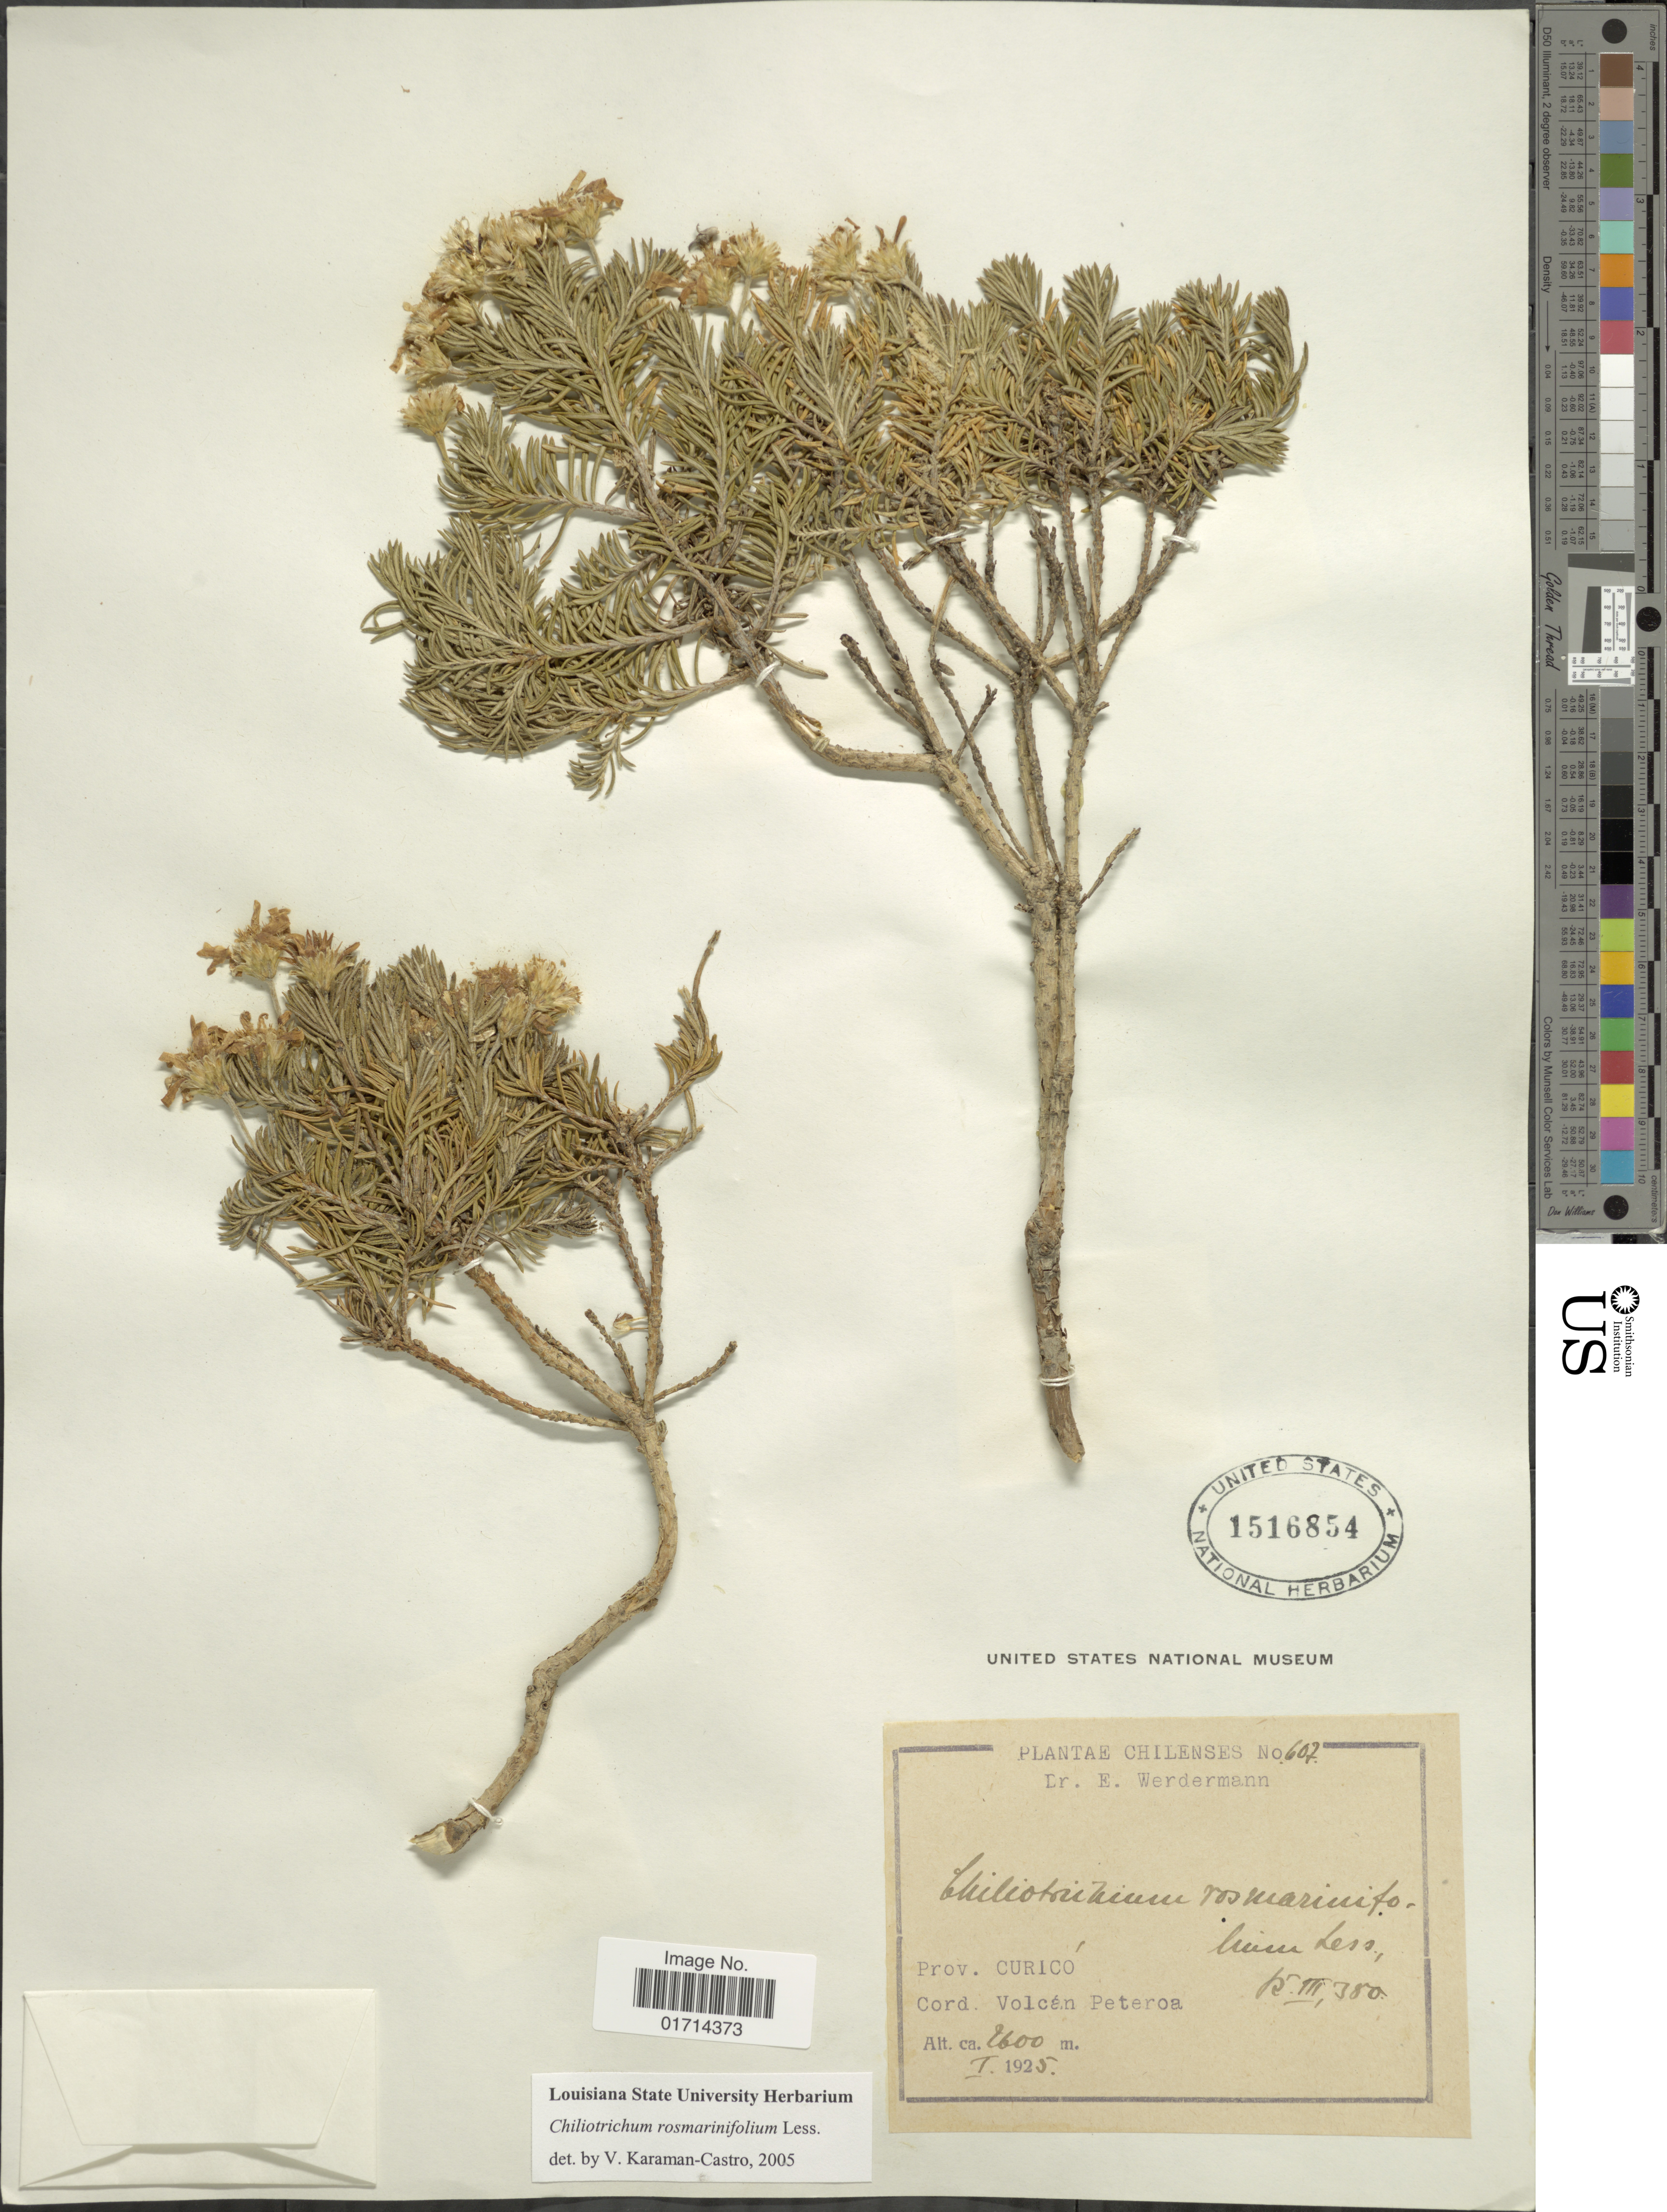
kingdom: Plantae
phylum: Tracheophyta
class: Magnoliopsida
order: Asterales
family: Asteraceae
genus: Chiliotrichum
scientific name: Chiliotrichum rosmarinifolium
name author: Less.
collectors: E. Werdermann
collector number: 607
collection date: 1925-01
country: Chile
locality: Chilenses, Prov. Curico, Cord. Volcan Peteroa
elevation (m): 2600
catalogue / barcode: US 1516854